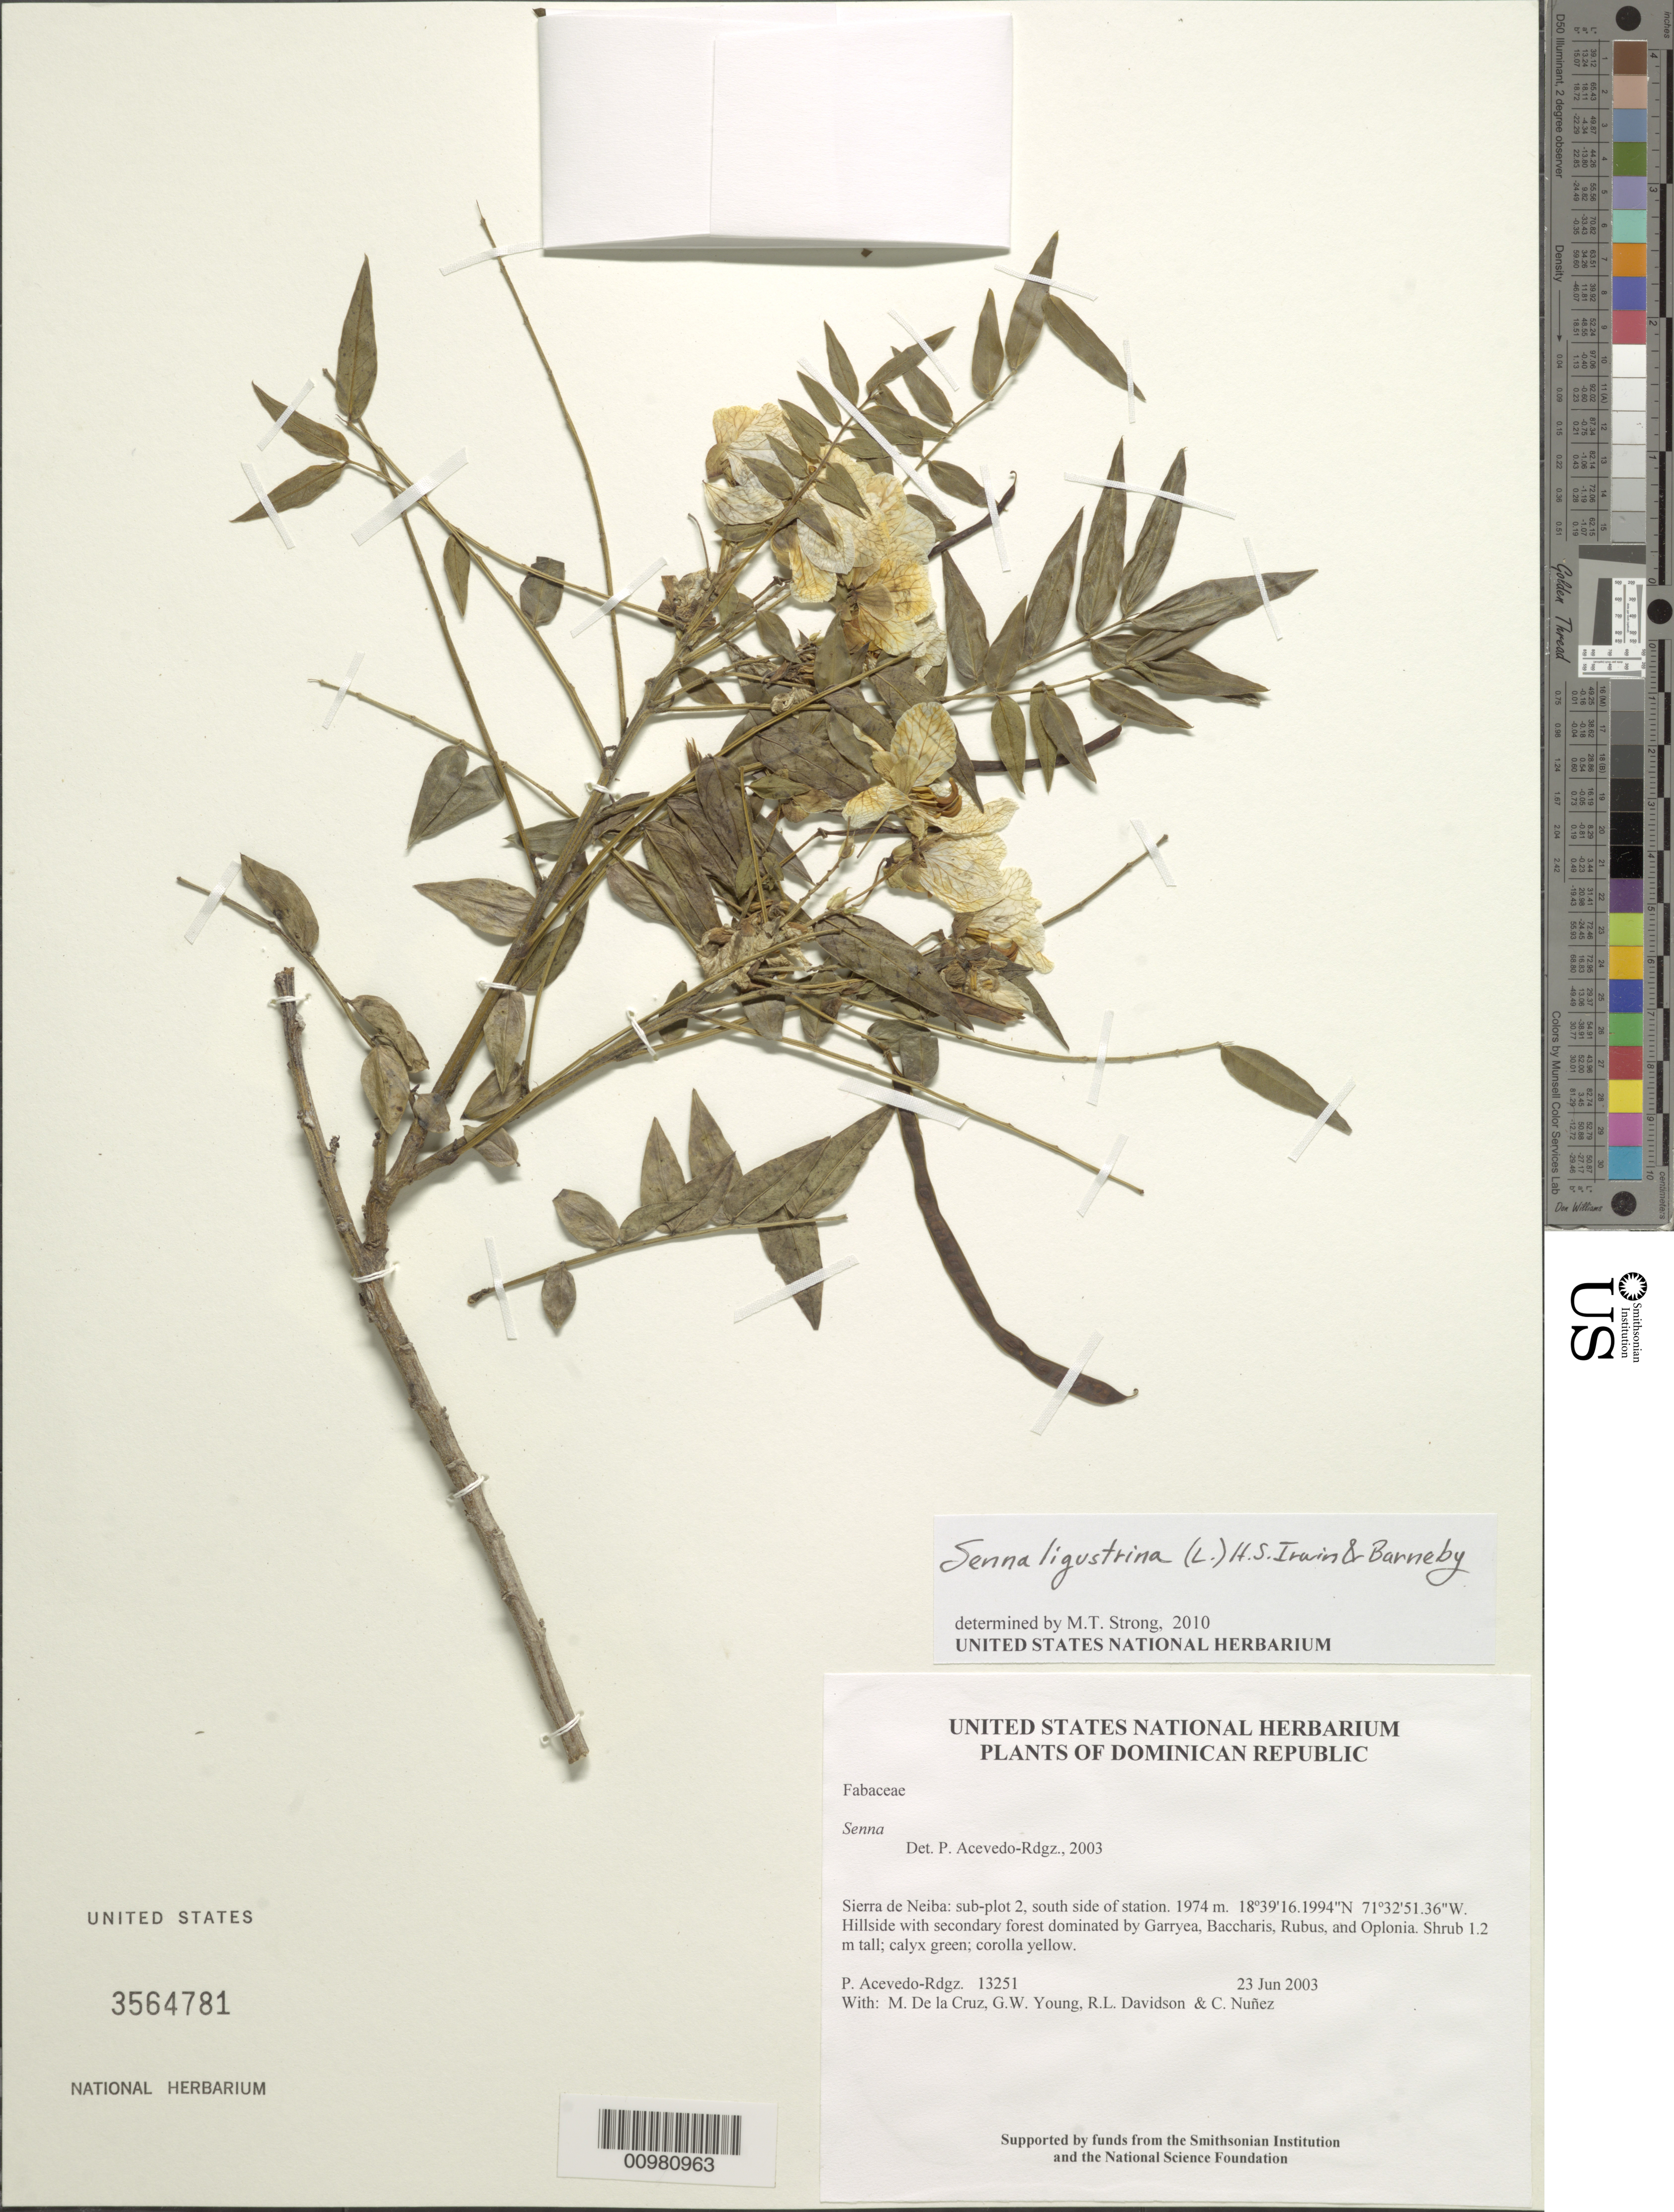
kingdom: Plantae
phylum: Tracheophyta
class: Magnoliopsida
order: Fabales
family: Fabaceae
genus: Senna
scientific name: Senna ligustrina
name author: (L.) H.S. Irwin & Barneby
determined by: Strong, M. T., (US), Smithsonian Institution - National Museum of Natural History (UNITED STATES)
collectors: P. Acevedo-Rodr., M. de la Cruz, J. Rawlins, G. Young, R. Davidson & C. Nunez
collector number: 13251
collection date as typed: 23 Jun 2003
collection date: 2003-06-23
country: Dominican Republic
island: Hispaniola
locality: Sierra de Neiba: sub-plot 2, south side of station.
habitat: Hillside with secondary forest dominated by Garryea, Baccharis, Rubus, and Oplonia.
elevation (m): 1974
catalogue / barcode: US 3564781